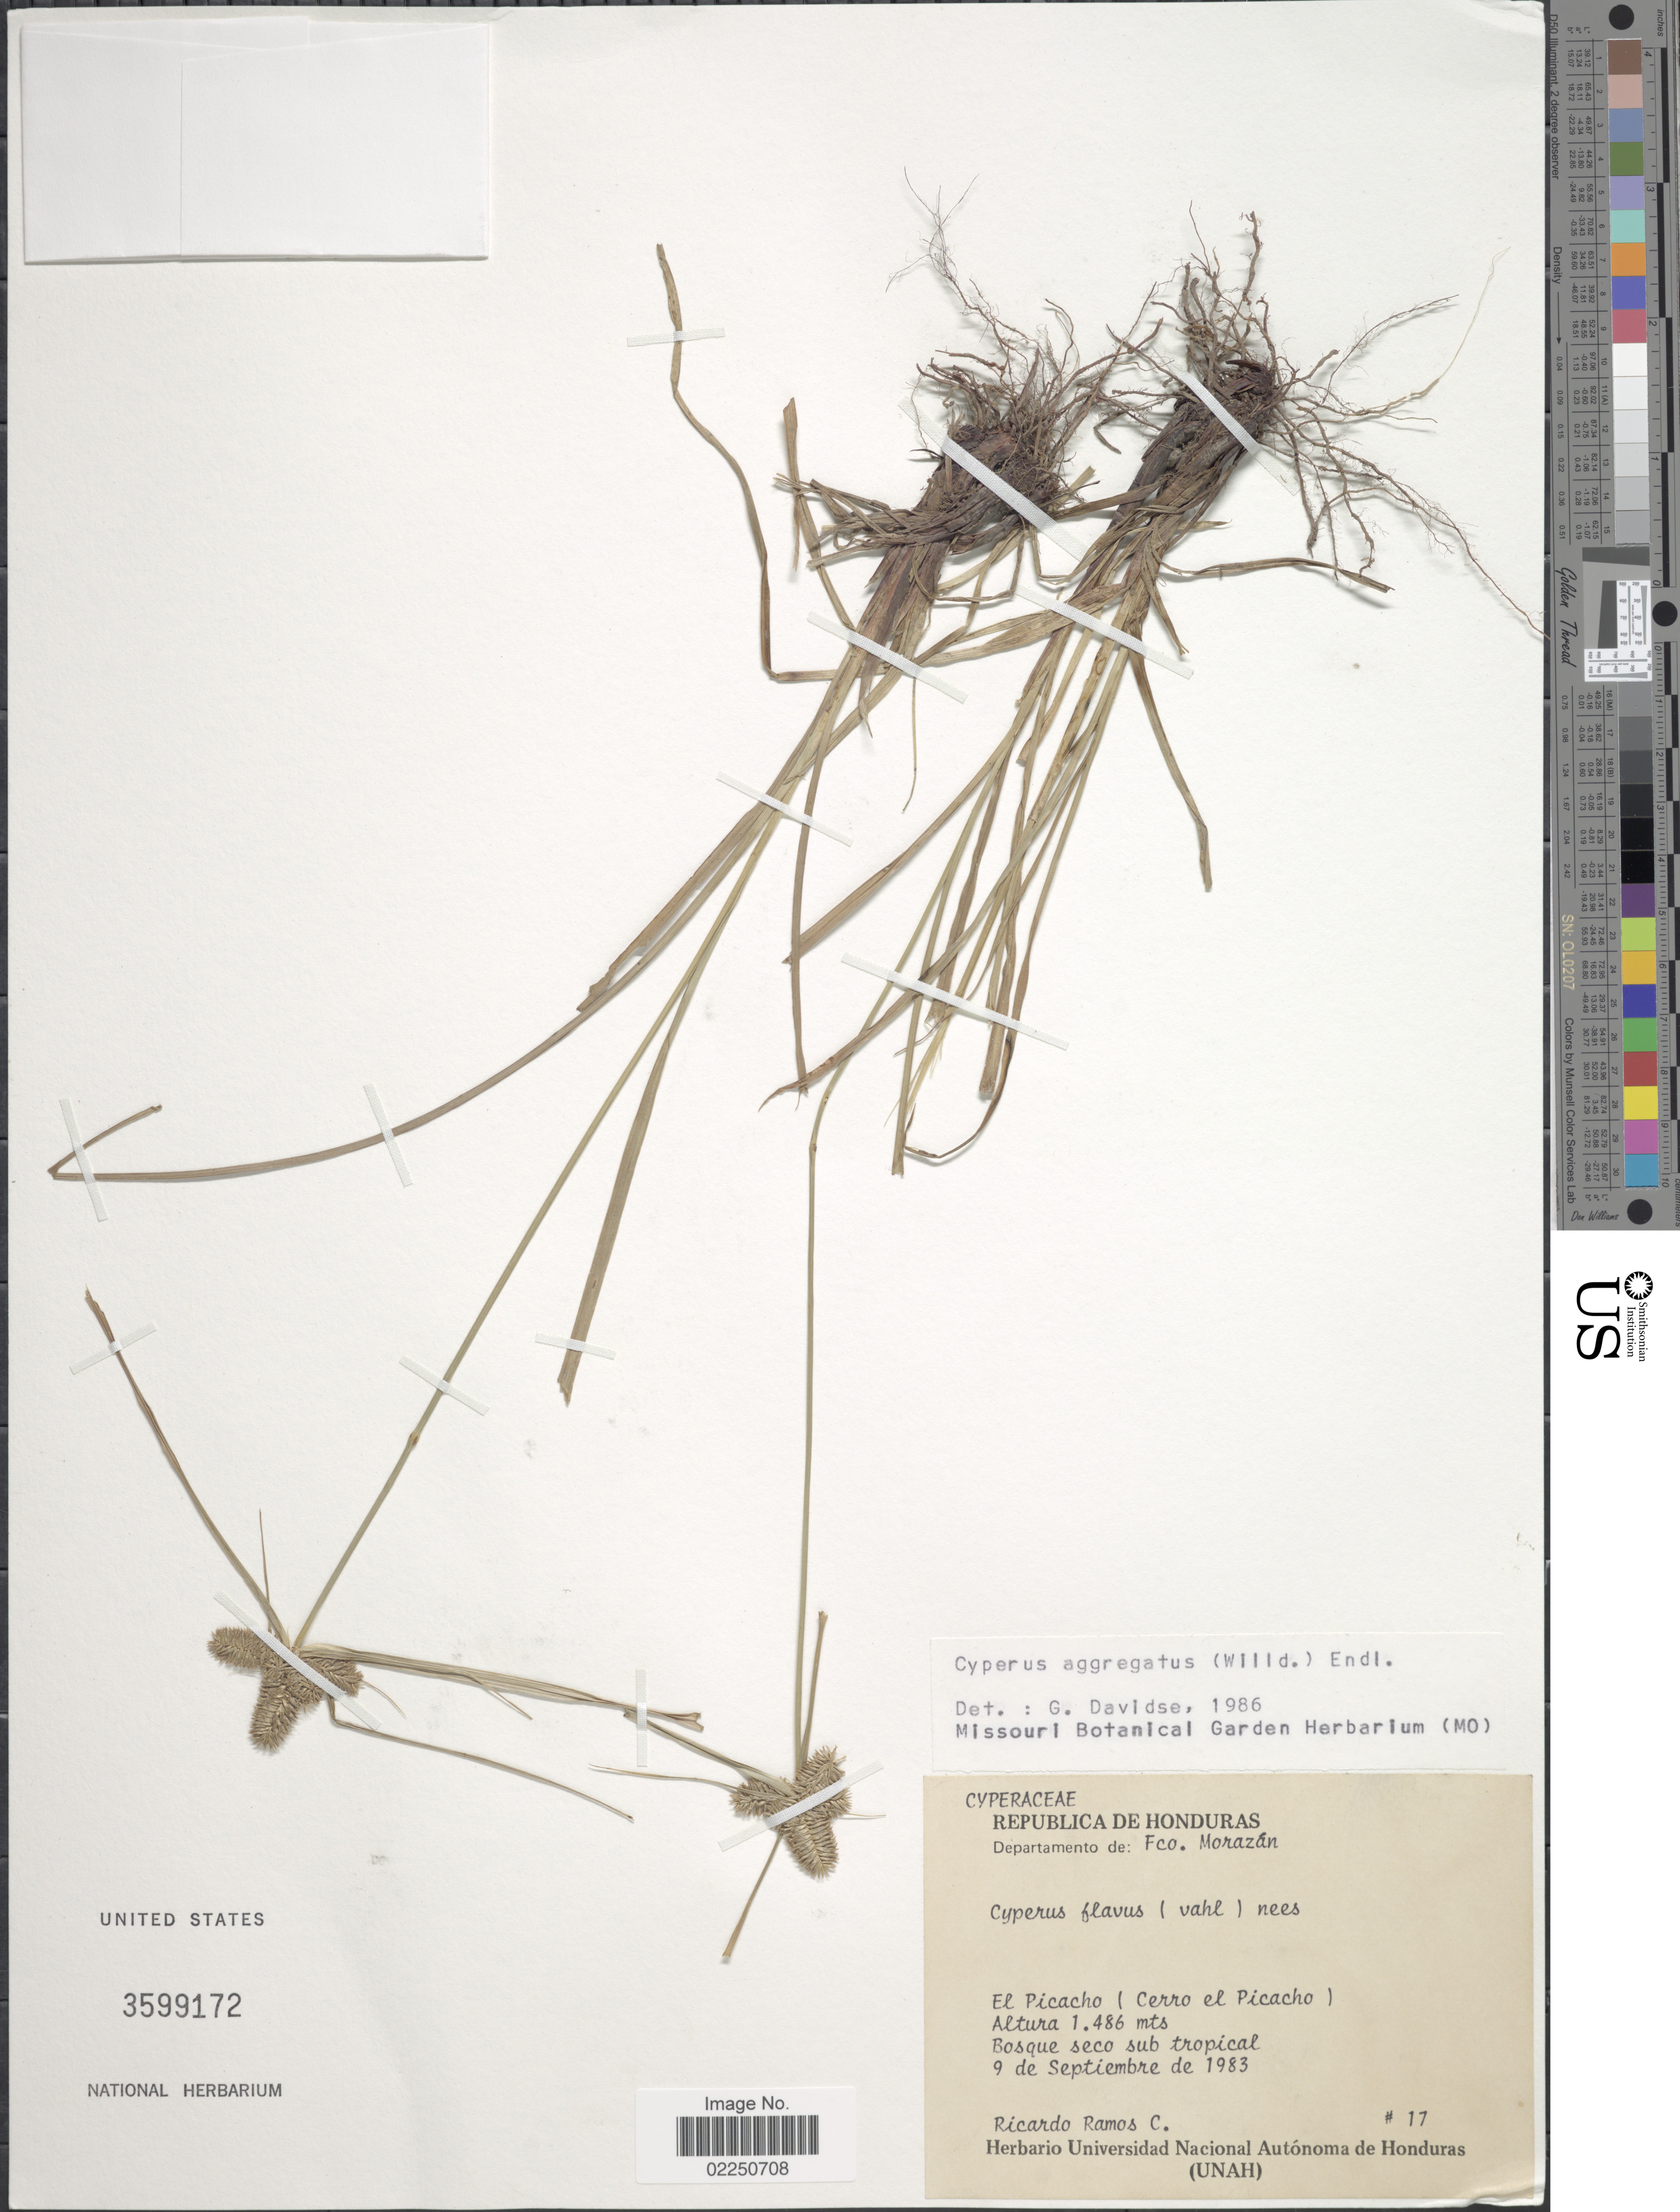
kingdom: Plantae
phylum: Tracheophyta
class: Liliopsida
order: Poales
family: Cyperaceae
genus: Cyperus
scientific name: Cyperus aggregatus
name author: (Willd.) Endl.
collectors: R. Ramos C.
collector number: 17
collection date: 1983-09-09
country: Honduras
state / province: Fco. Morazán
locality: Republica de Honduras. El Picacho (Cerro el Picacho)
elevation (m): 1486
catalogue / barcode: US 3599172